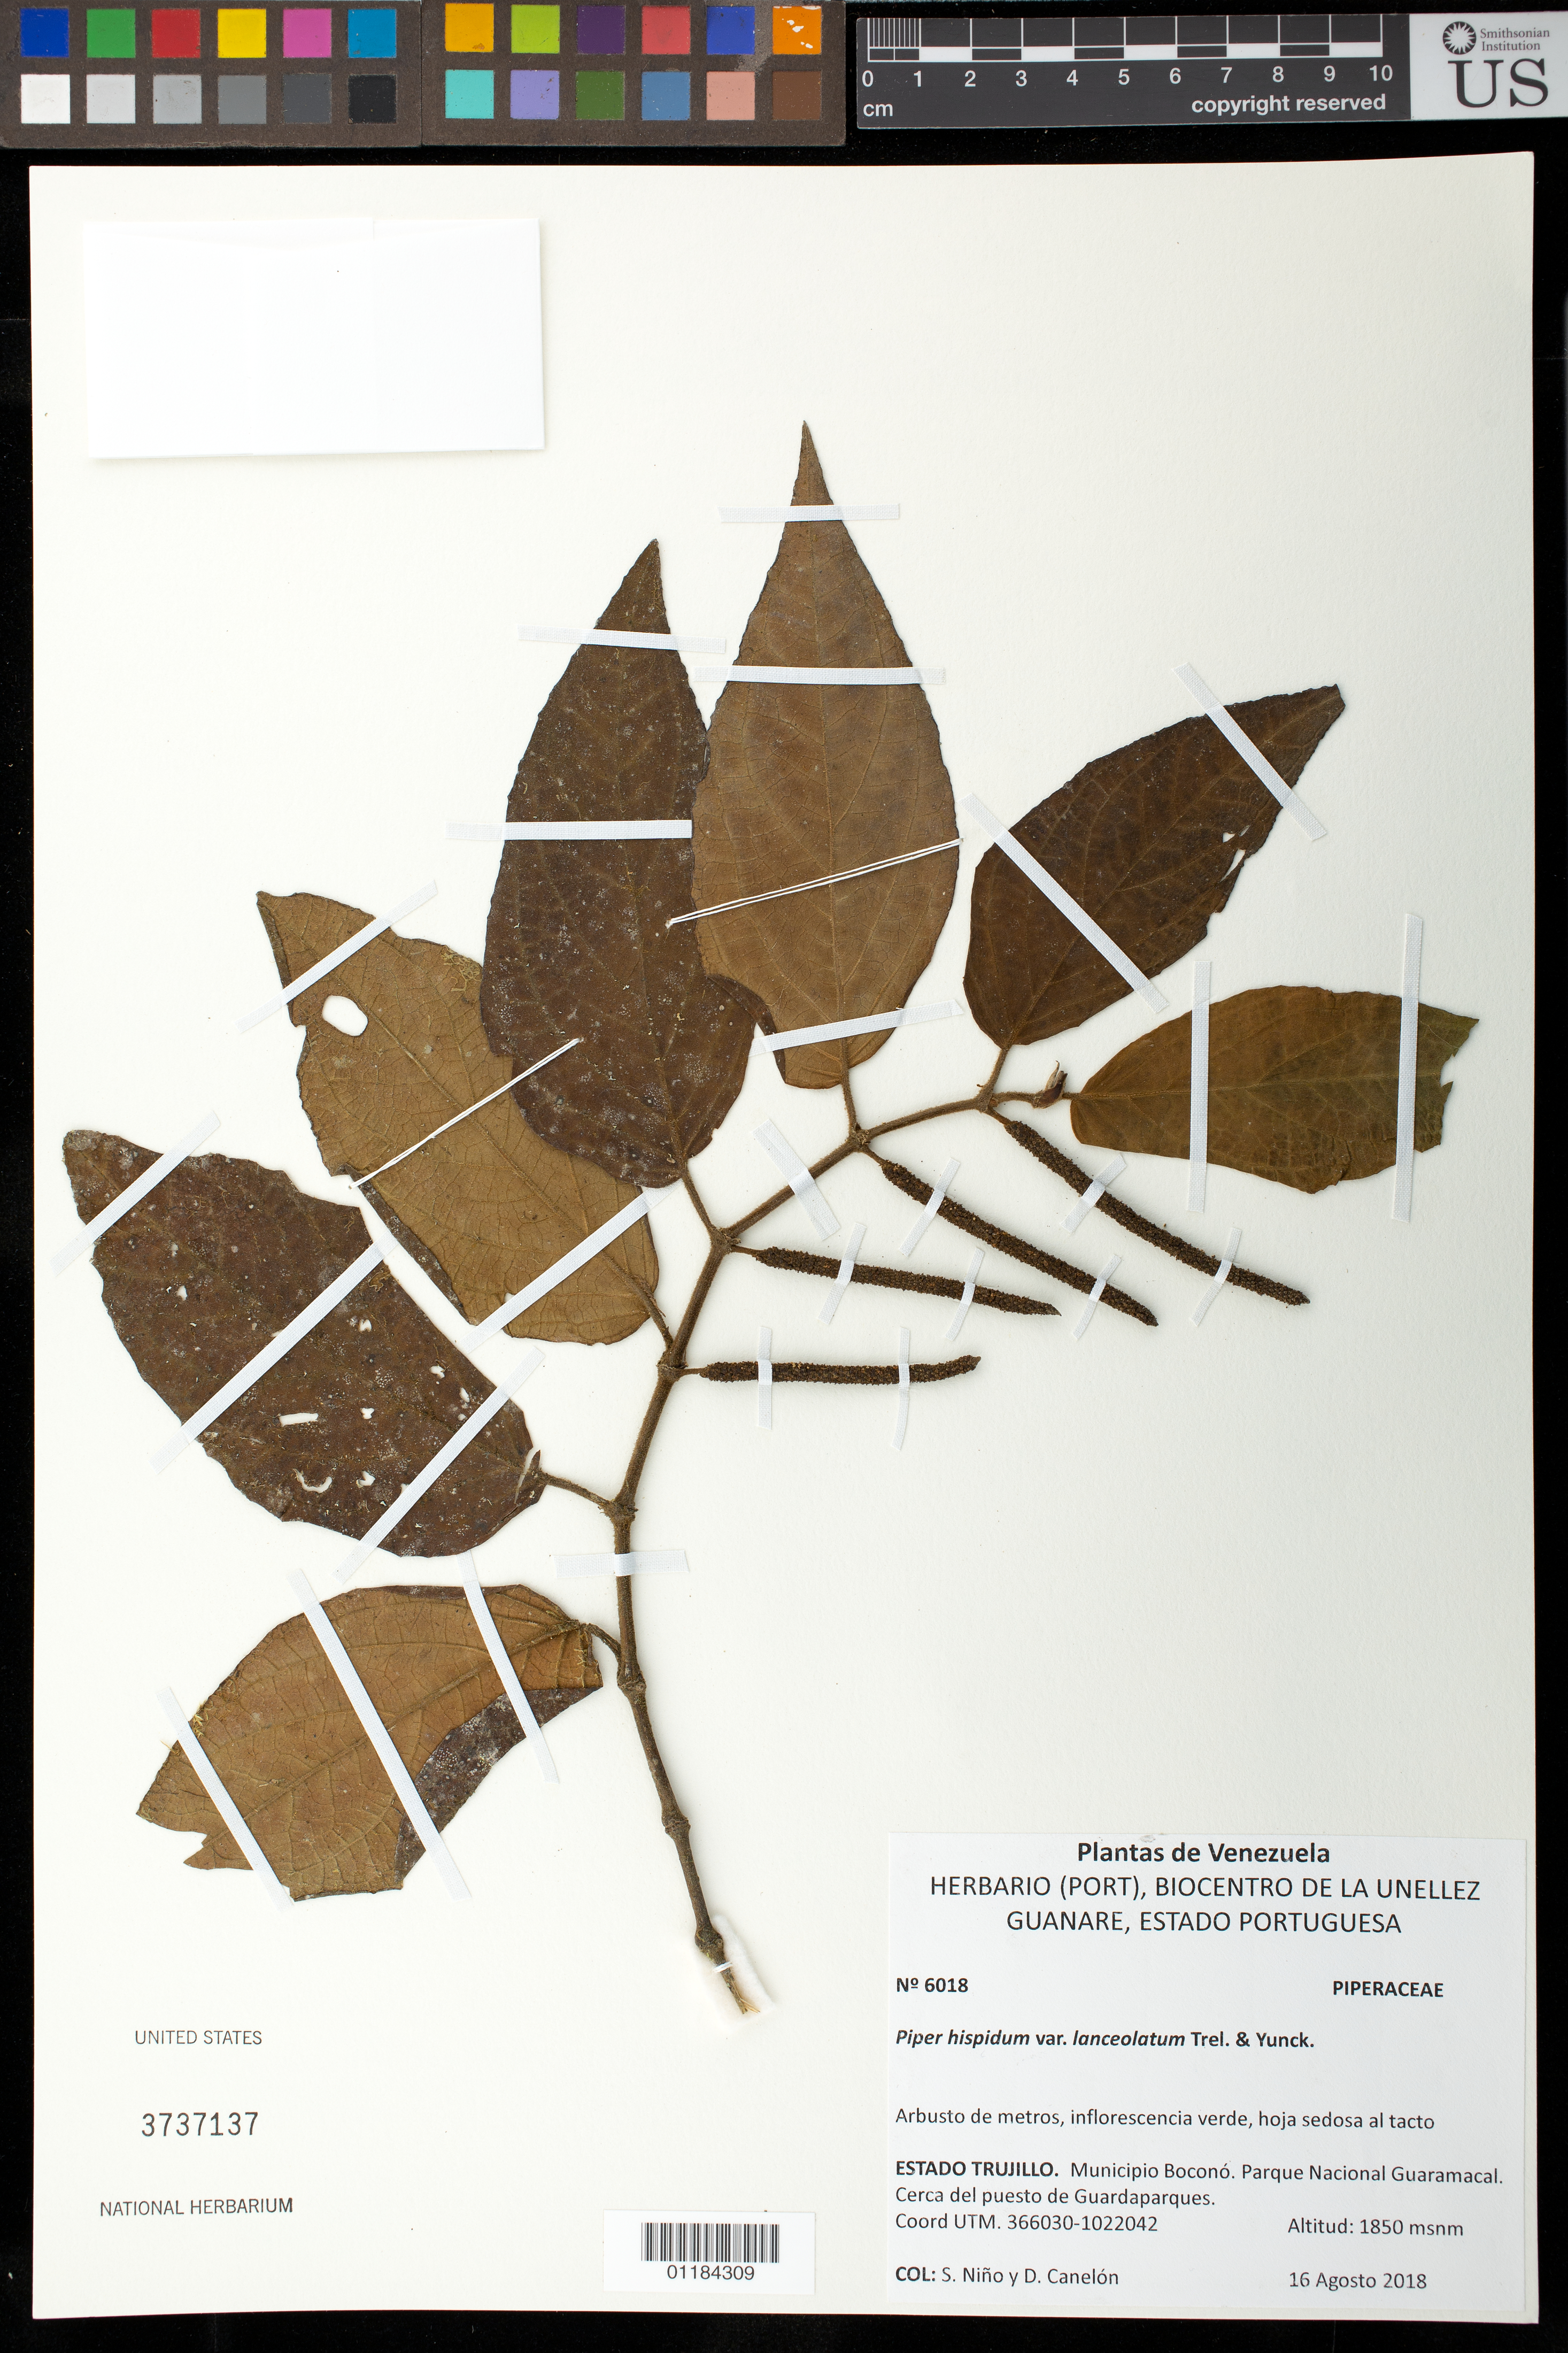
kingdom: Plantae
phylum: Tracheophyta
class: Magnoliopsida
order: Piperales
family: Piperaceae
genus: Piper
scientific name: Piper hispidum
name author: Sw.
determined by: Dorr, L. J., (BOT), Smithsonian Institution - National Museum of Natural History (UNITED STATES)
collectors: S. M. Niño & D. Canelón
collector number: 6018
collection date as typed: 16 Agosto 2018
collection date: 2018-08-16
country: Venezuela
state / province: Trujillo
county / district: Boconó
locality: Parque Nacional Guaramacal. Cerca del puesto de Guardaparques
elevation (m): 1850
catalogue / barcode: US 3737137